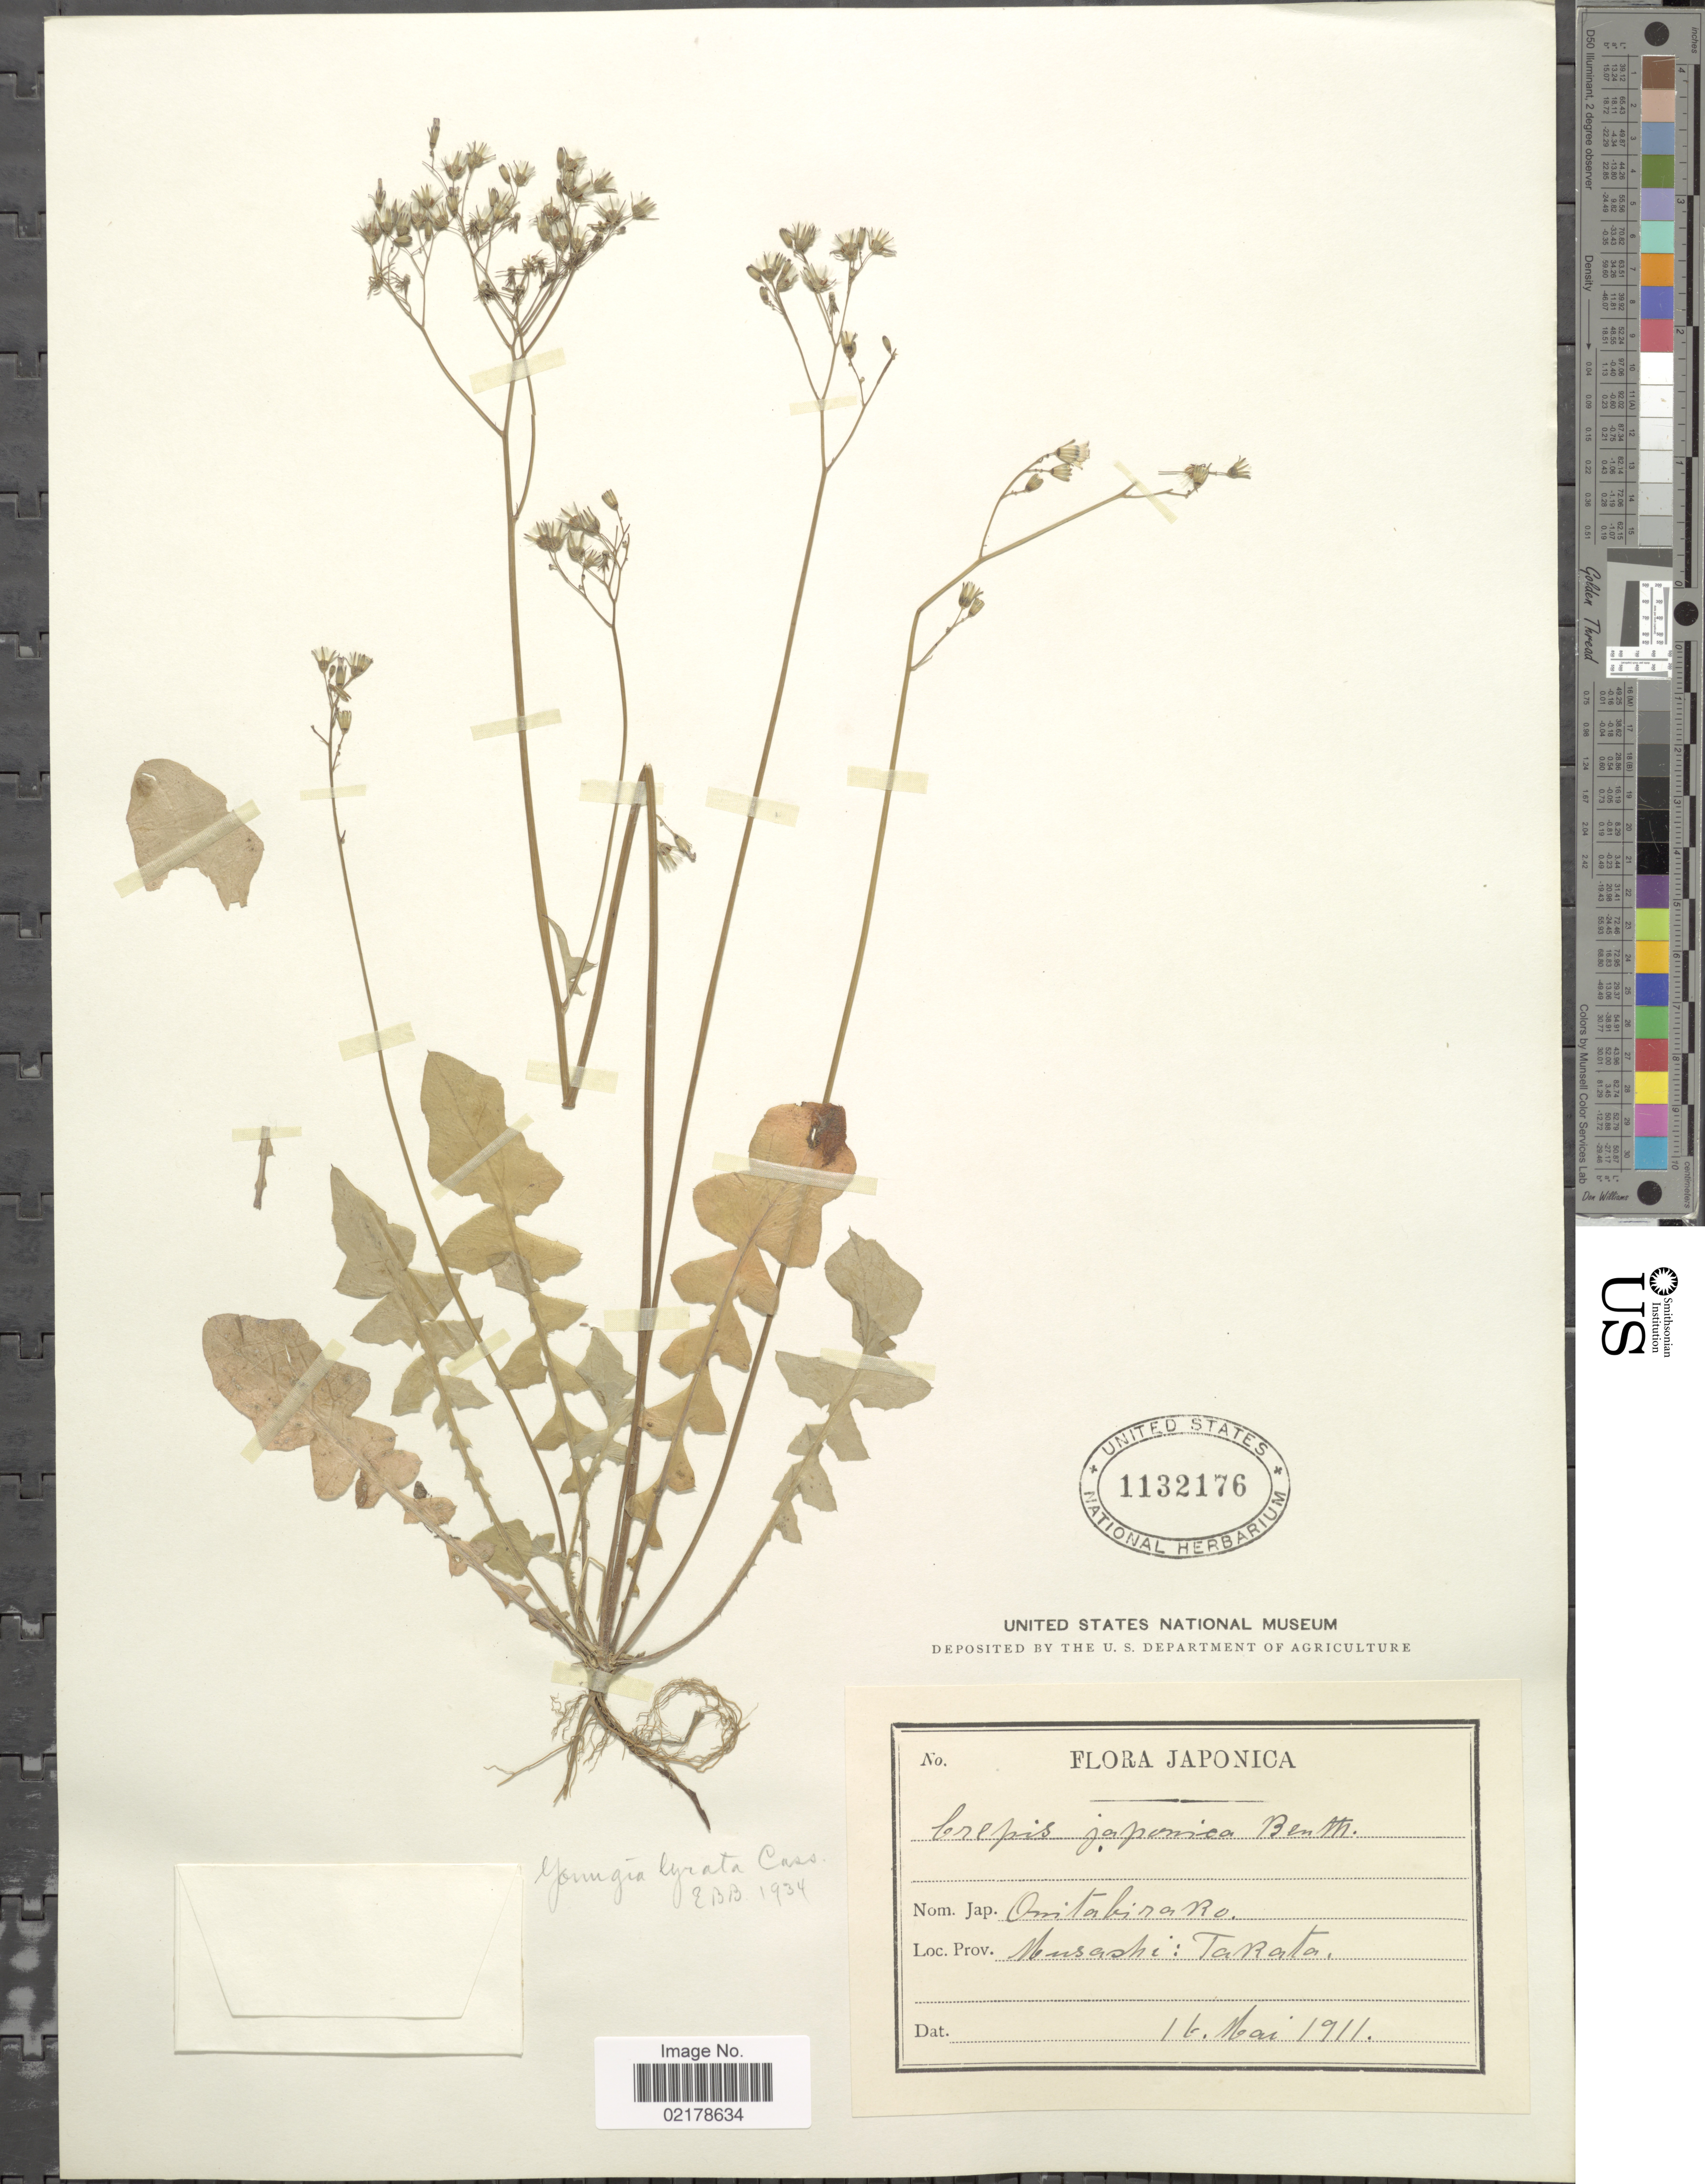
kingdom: Plantae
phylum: Tracheophyta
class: Magnoliopsida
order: Asterales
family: Asteraceae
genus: Youngia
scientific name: Youngia japonica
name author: (L.) DC.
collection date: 1911-05-16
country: Japan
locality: Japonica. Musashi: Takata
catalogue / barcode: US 1132176